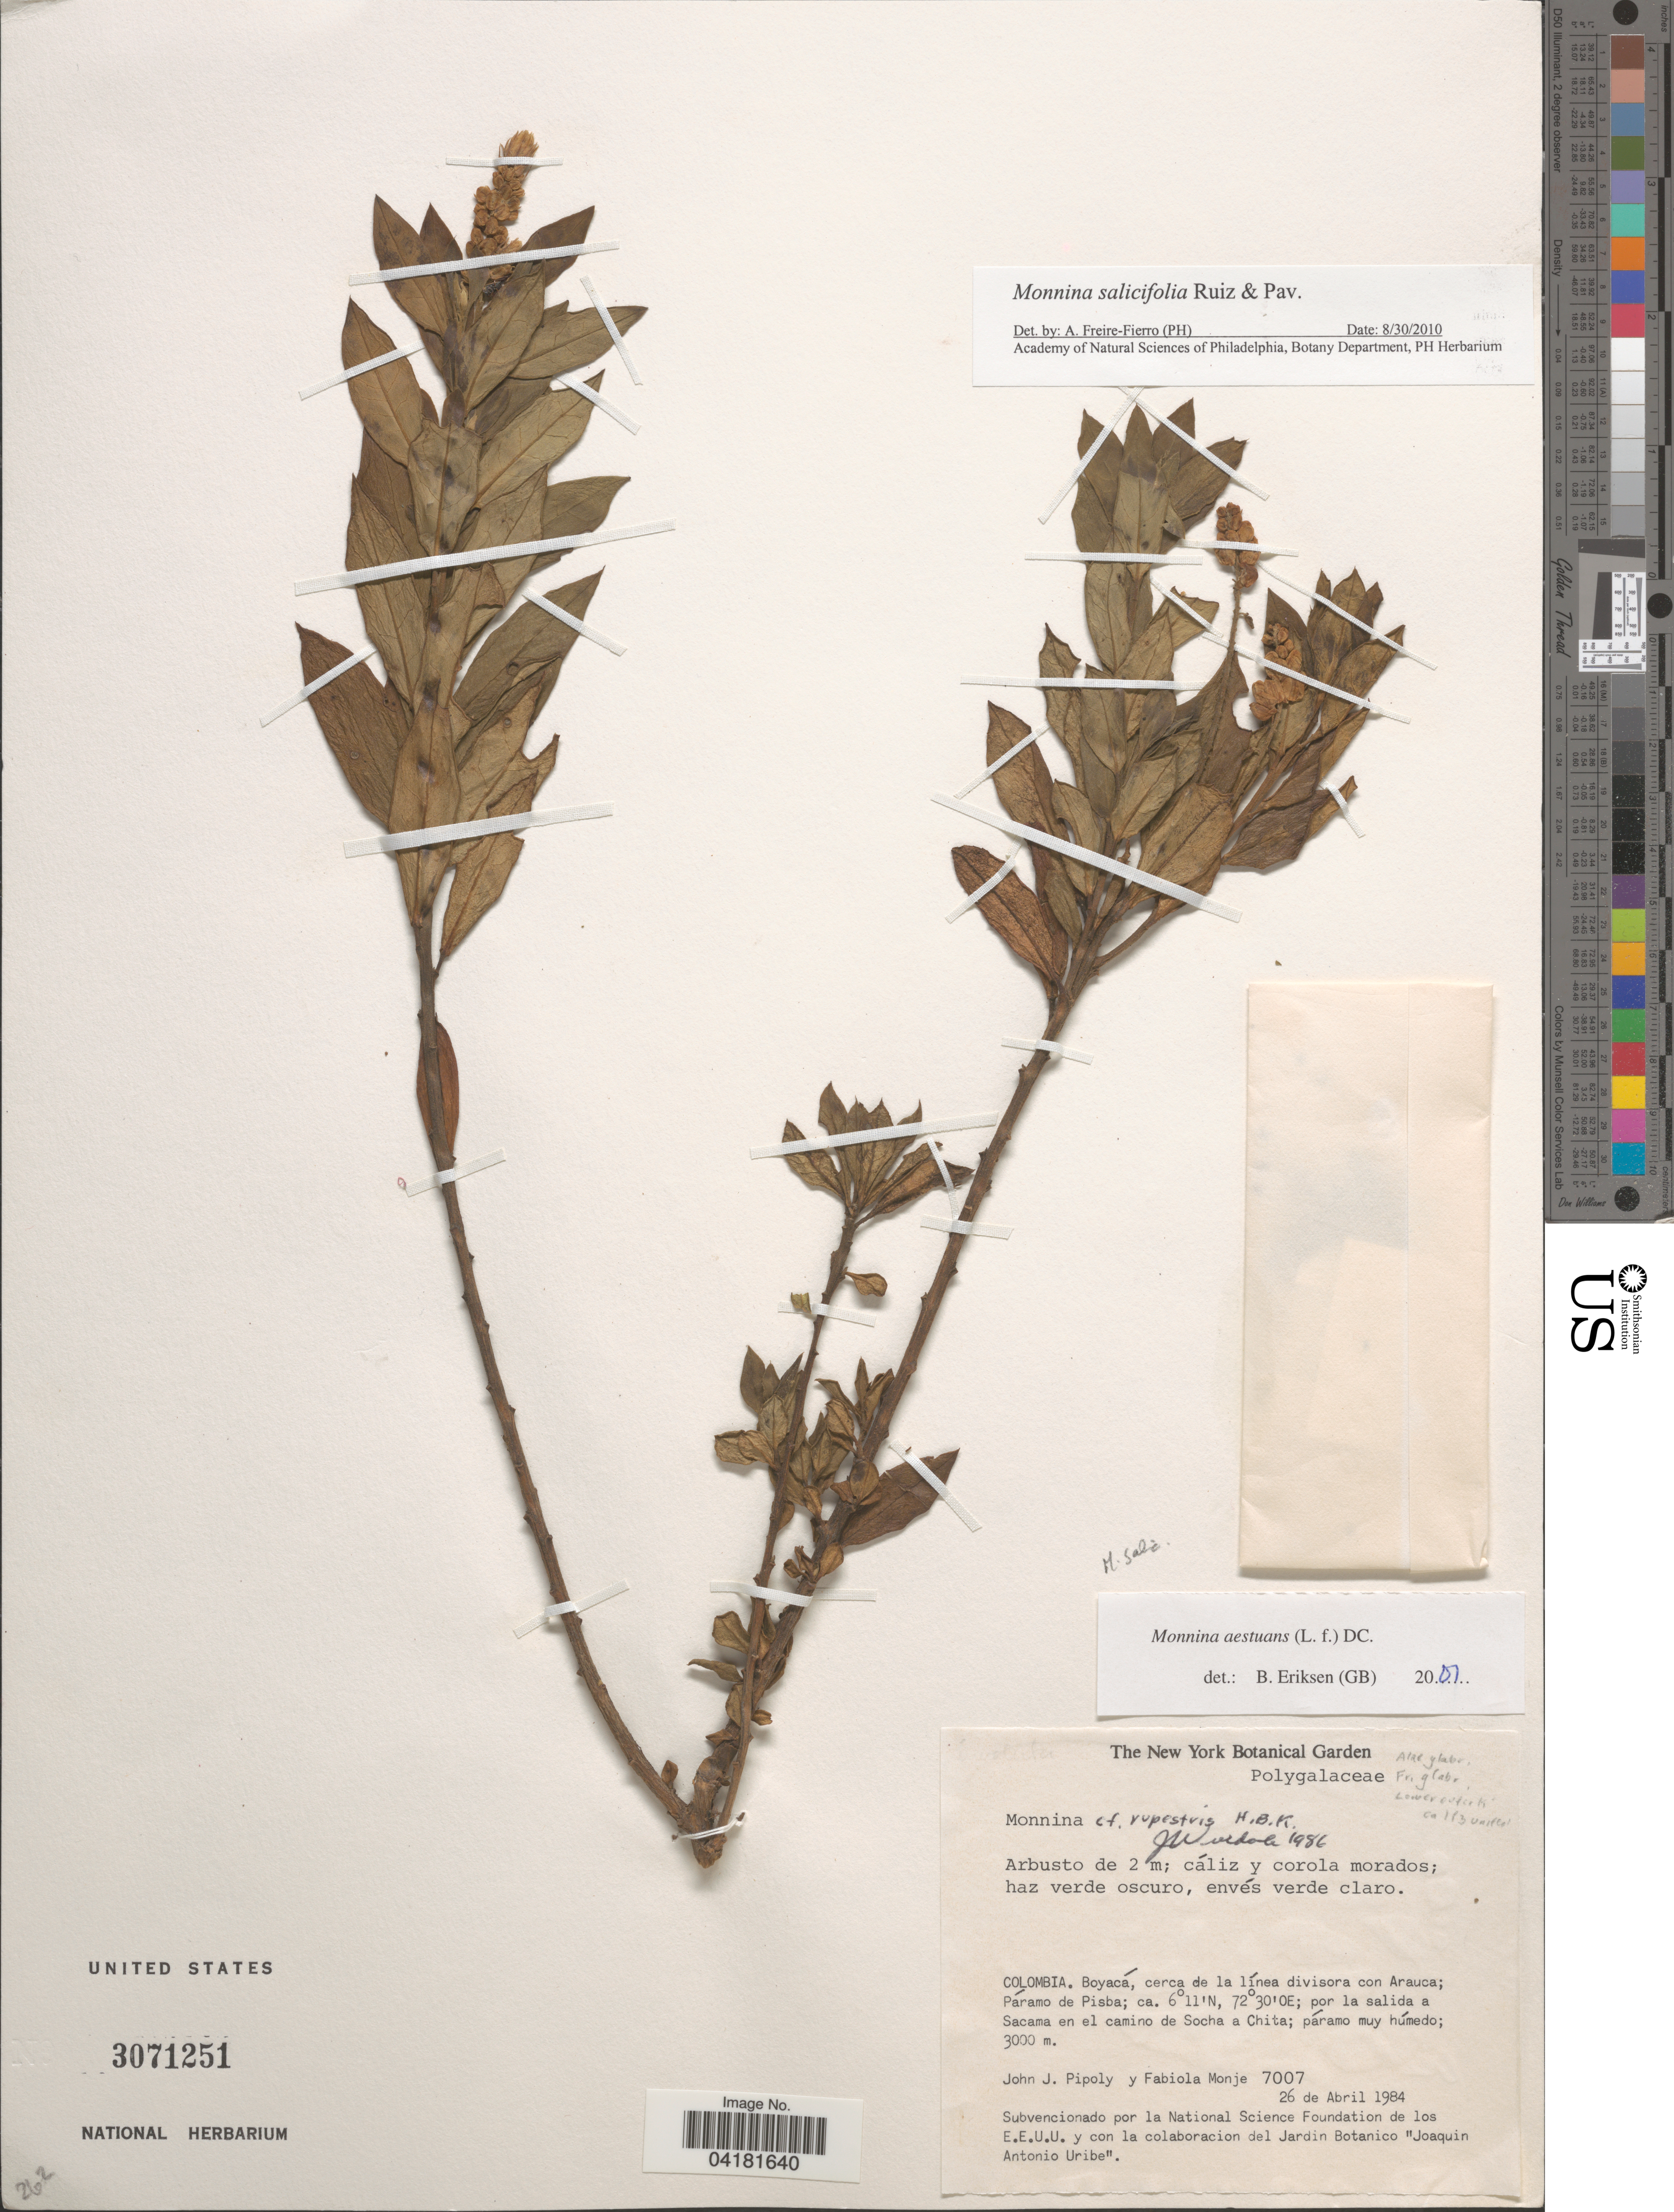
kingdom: Plantae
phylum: Tracheophyta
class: Magnoliopsida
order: Fabales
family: Polygalaceae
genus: Monnina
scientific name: Monnina salicifolia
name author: Ruiz & Pav.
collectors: J. J. Pipoly & F. Monje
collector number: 7007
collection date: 1984-04-26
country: Colombia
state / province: Boyacá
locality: Cerca de la línea divisora con Arauca; Páramo de Pisba; por la salida a Sacama en el camino de Socha a Chita.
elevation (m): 3000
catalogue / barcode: US 3071251